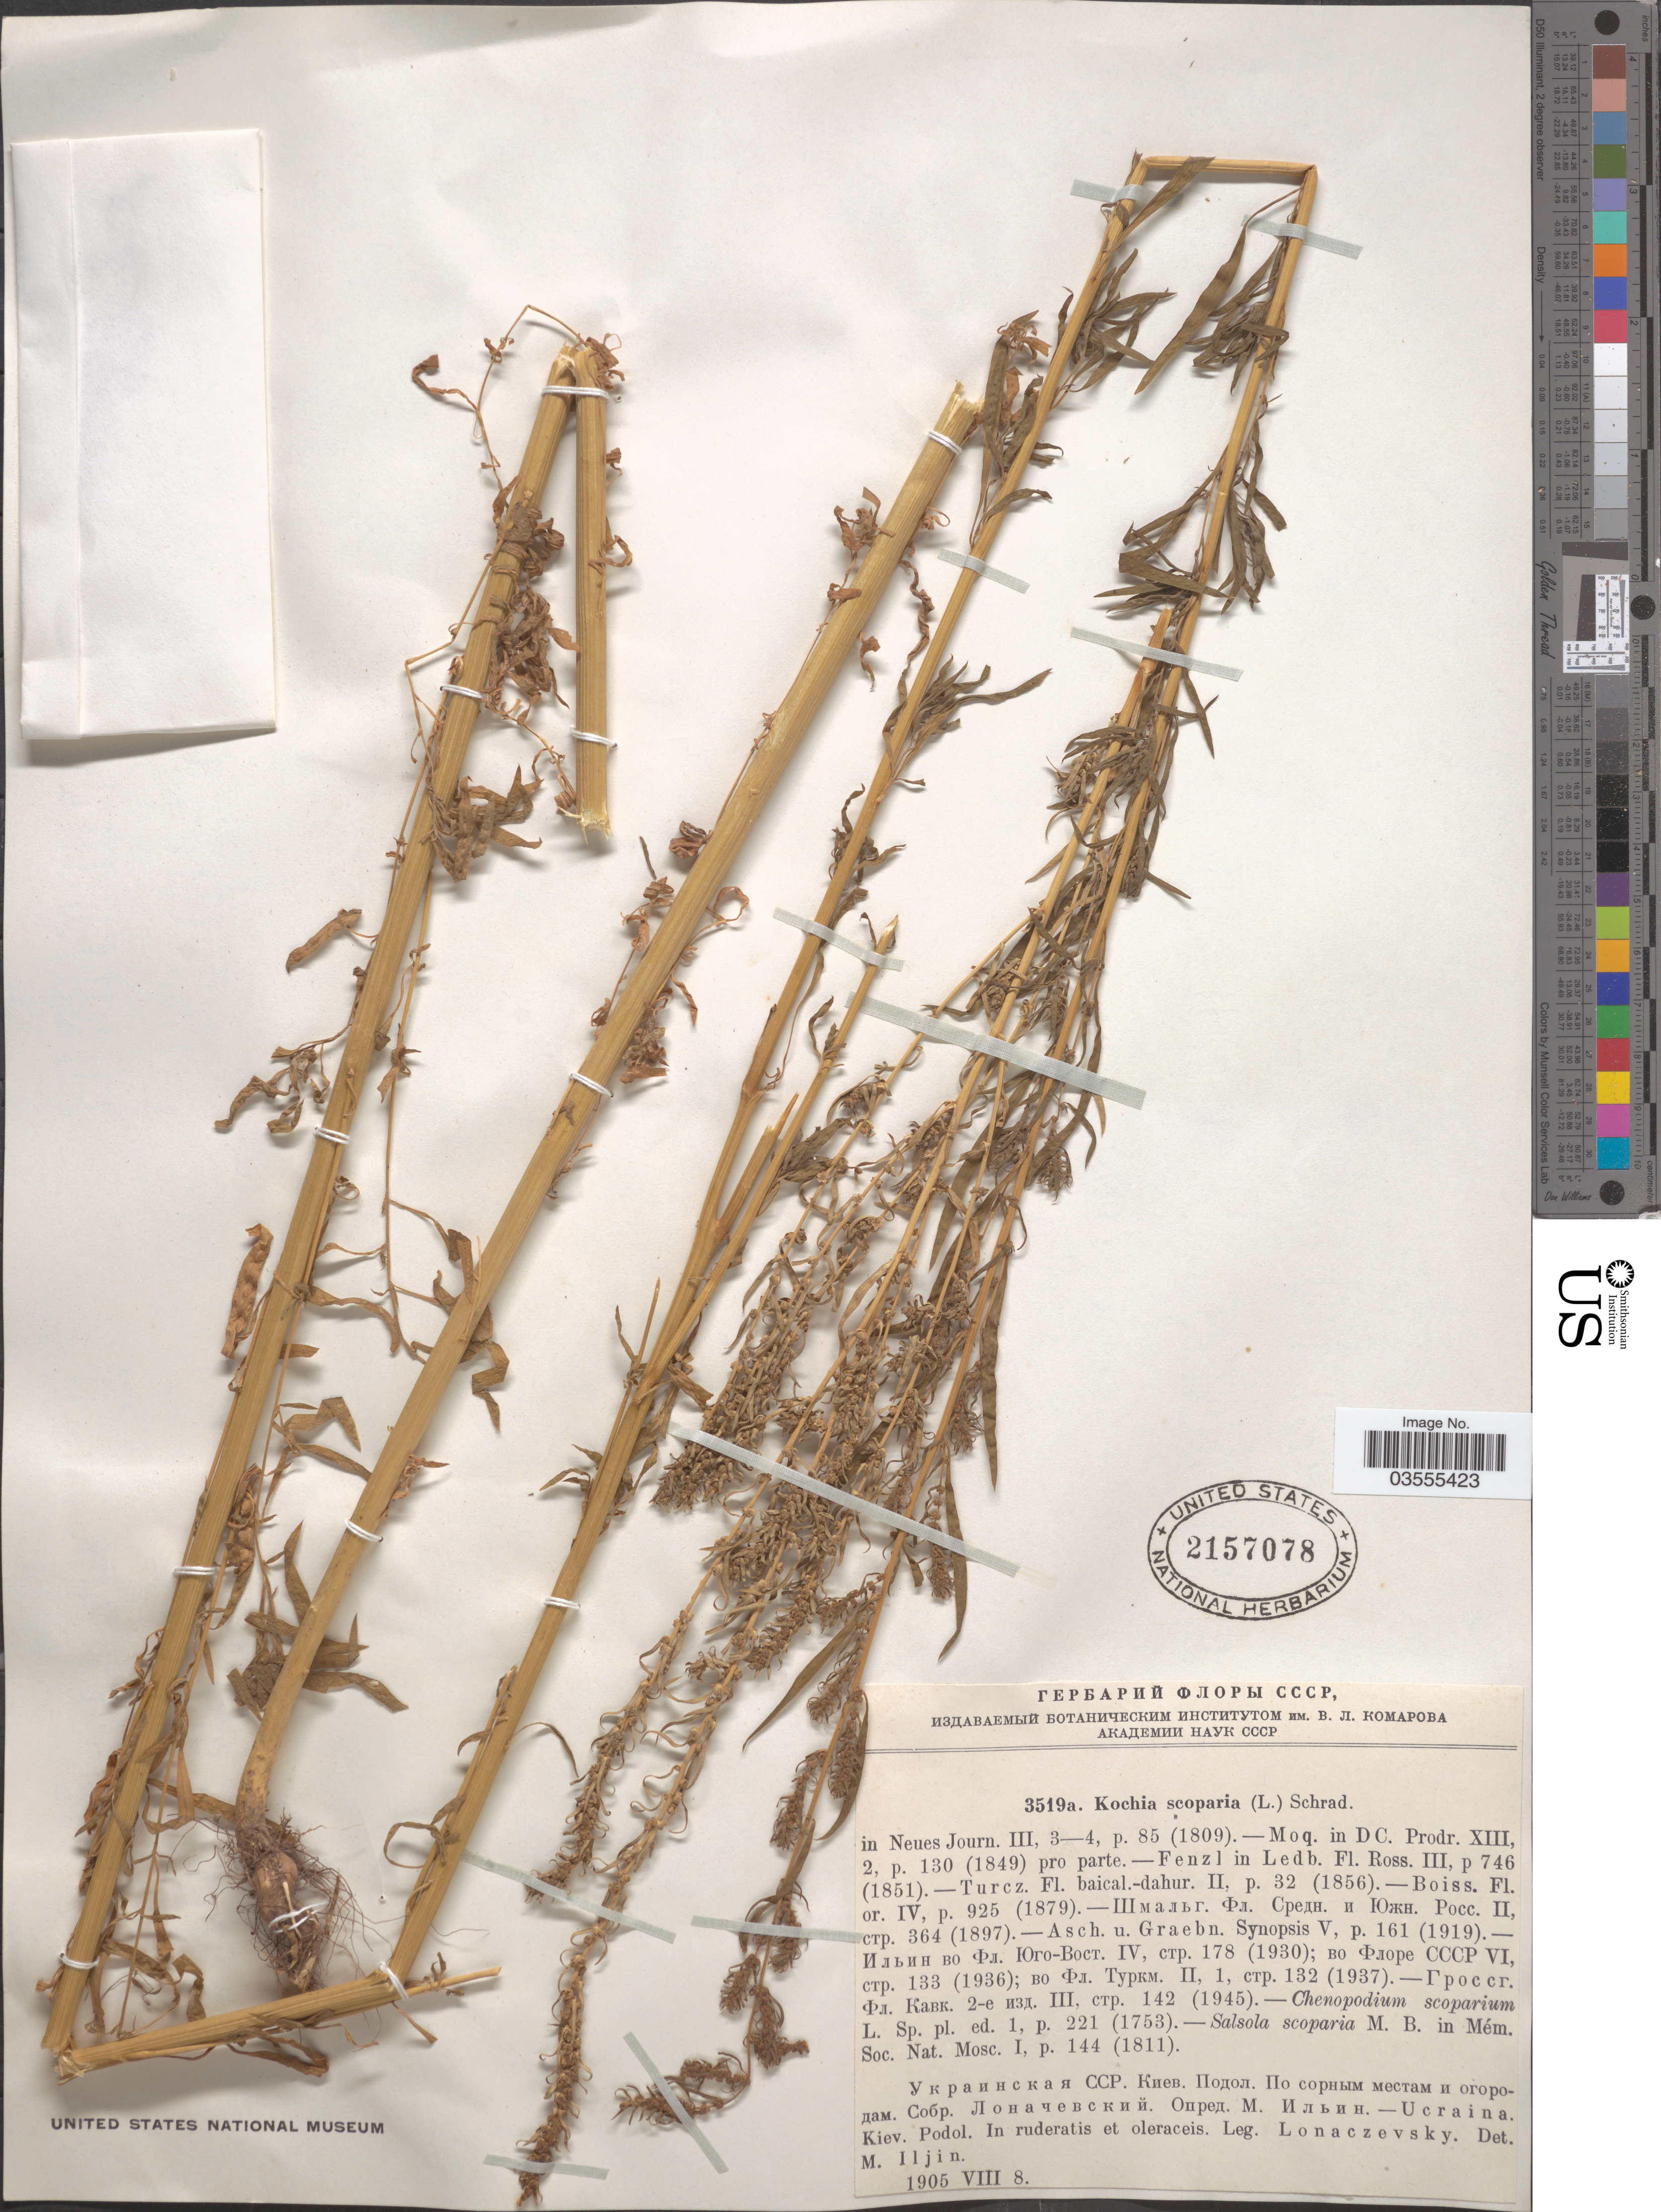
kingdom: Plantae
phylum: Tracheophyta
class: Magnoliopsida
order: Caryophyllales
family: Amaranthaceae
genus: Bassia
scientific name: Bassia scoparia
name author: (L.) Voss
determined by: U.S. National Herbarium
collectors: A. Lonaczevsky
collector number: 3519a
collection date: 1905-08-08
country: Ukraine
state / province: Kiev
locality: Podol.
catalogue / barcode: US 2157078